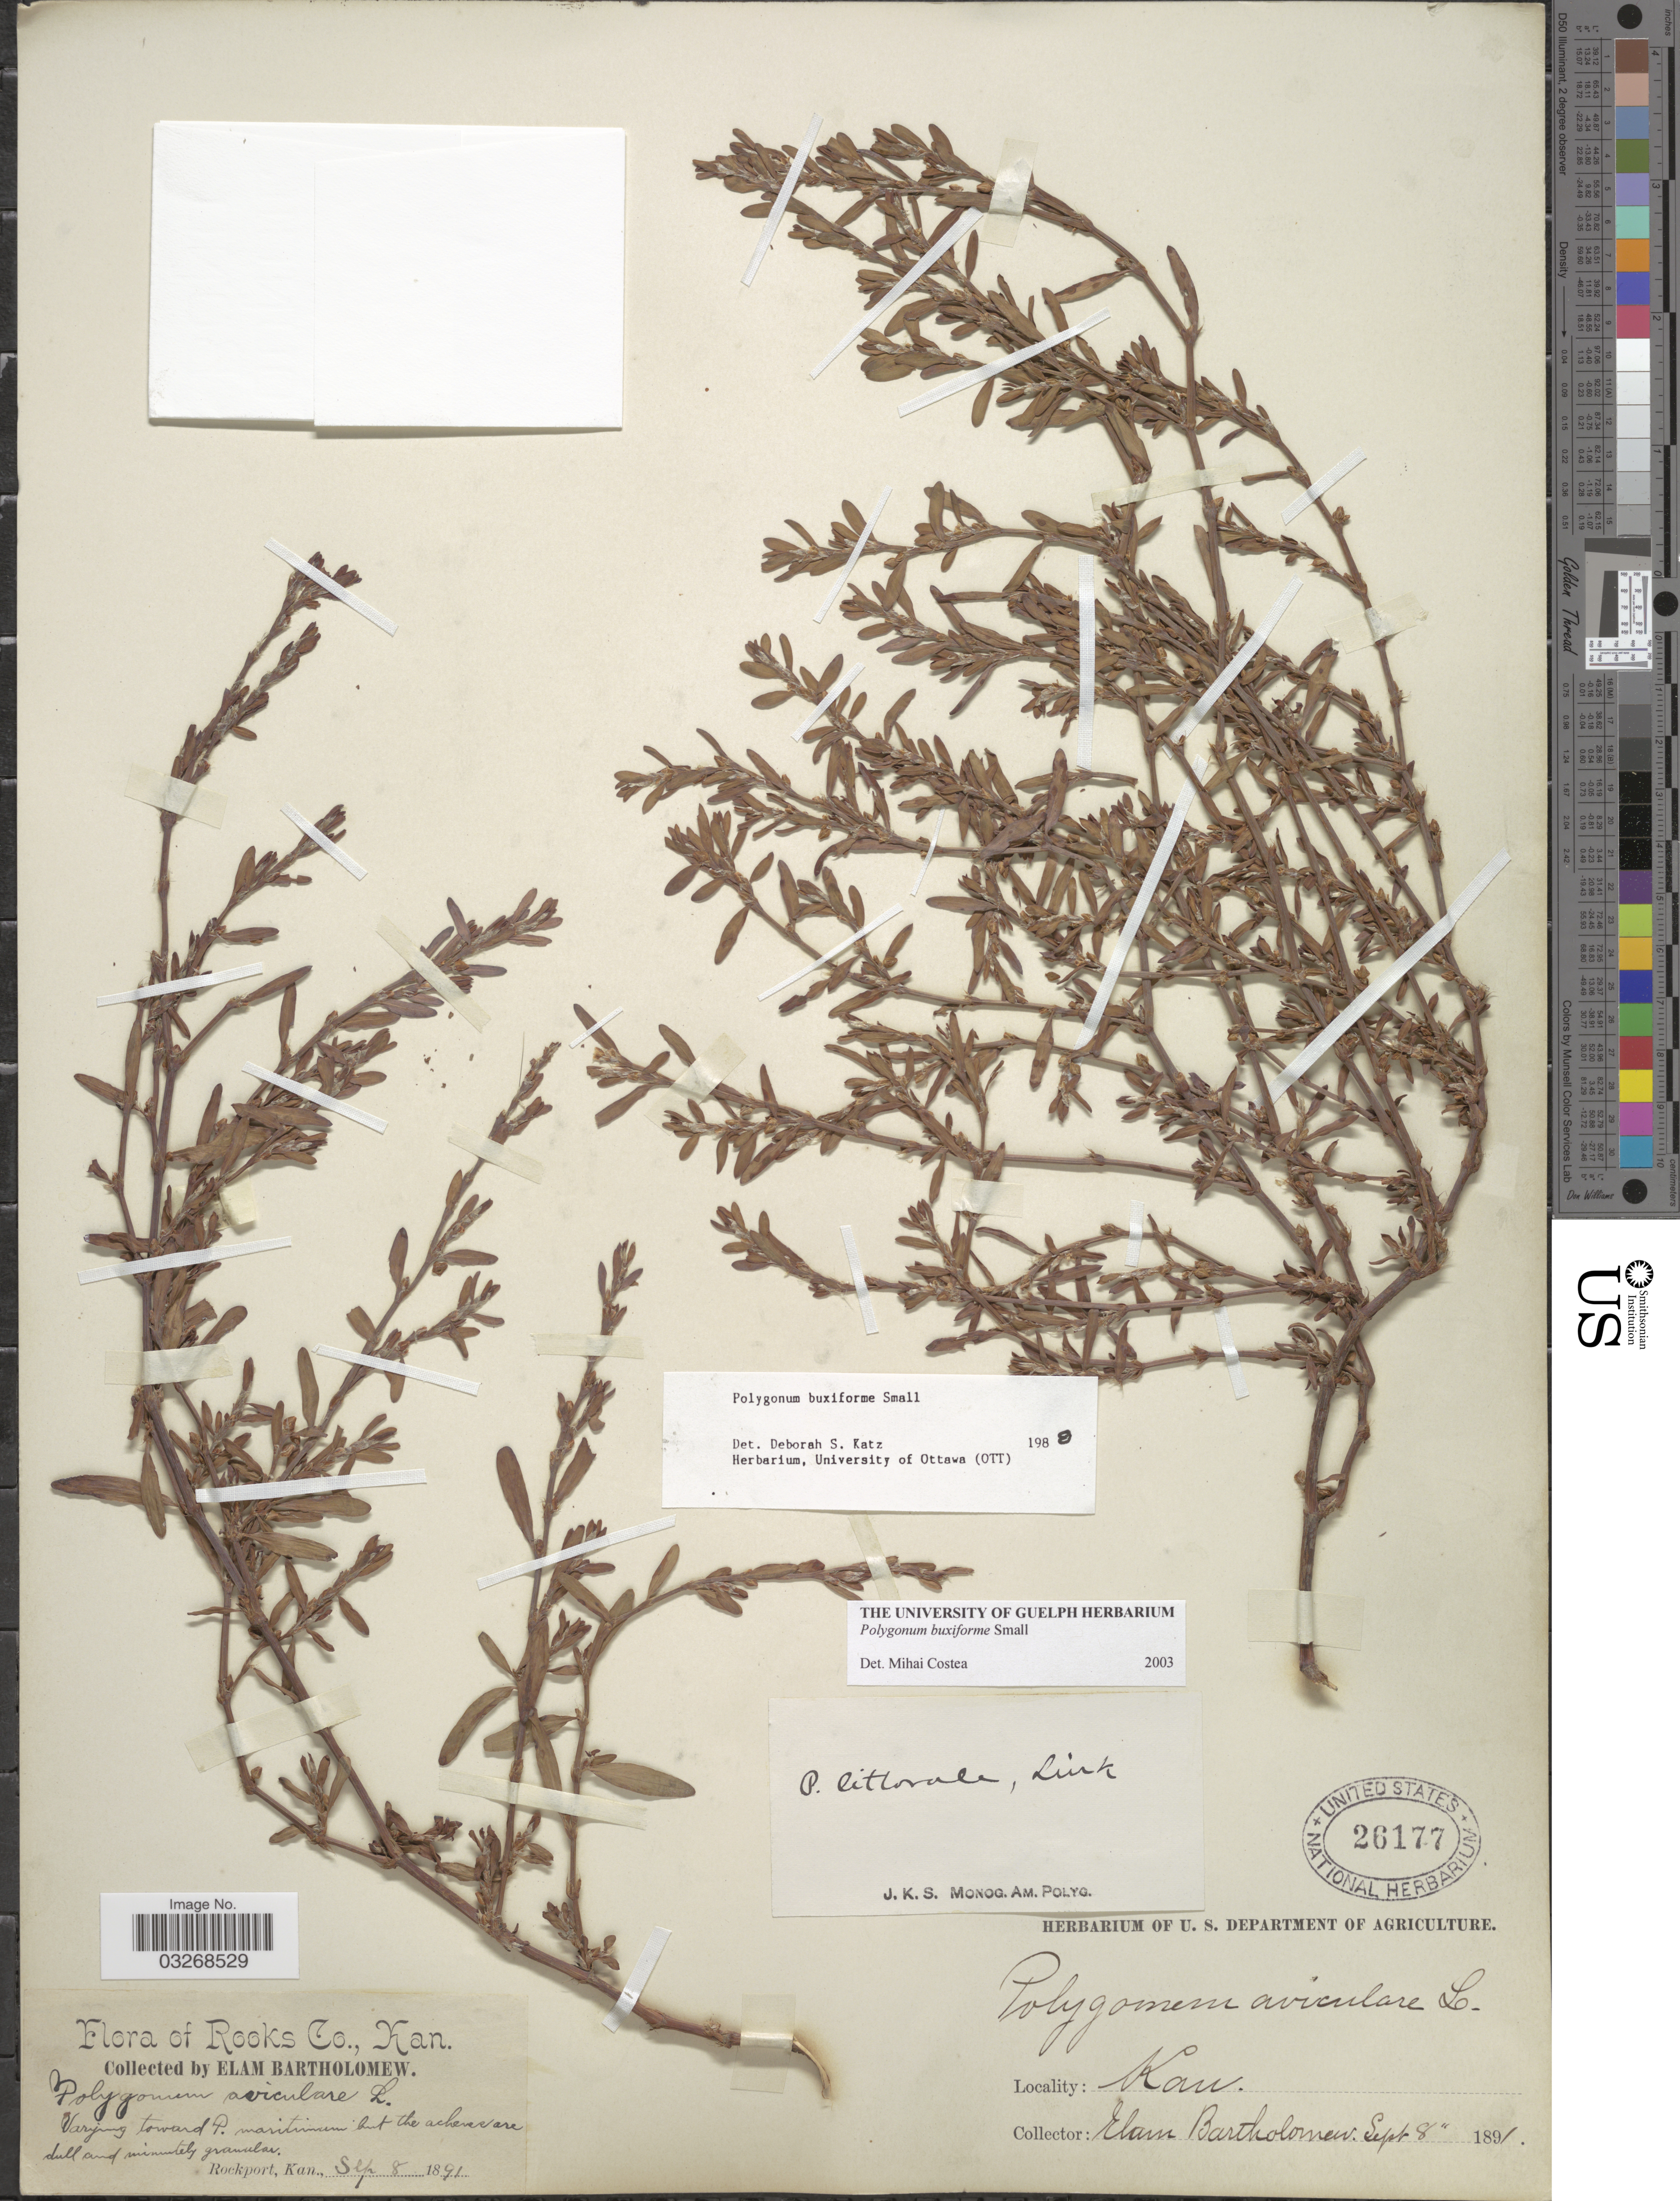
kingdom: Plantae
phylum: Tracheophyta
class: Magnoliopsida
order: Caryophyllales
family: Polygonaceae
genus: Polygonum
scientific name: Polygonum buxiforme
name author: Small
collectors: E. Bartholomew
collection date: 1891-09-08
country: United States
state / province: Kansas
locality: Rooks Co. Rockport.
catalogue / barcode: US 26177